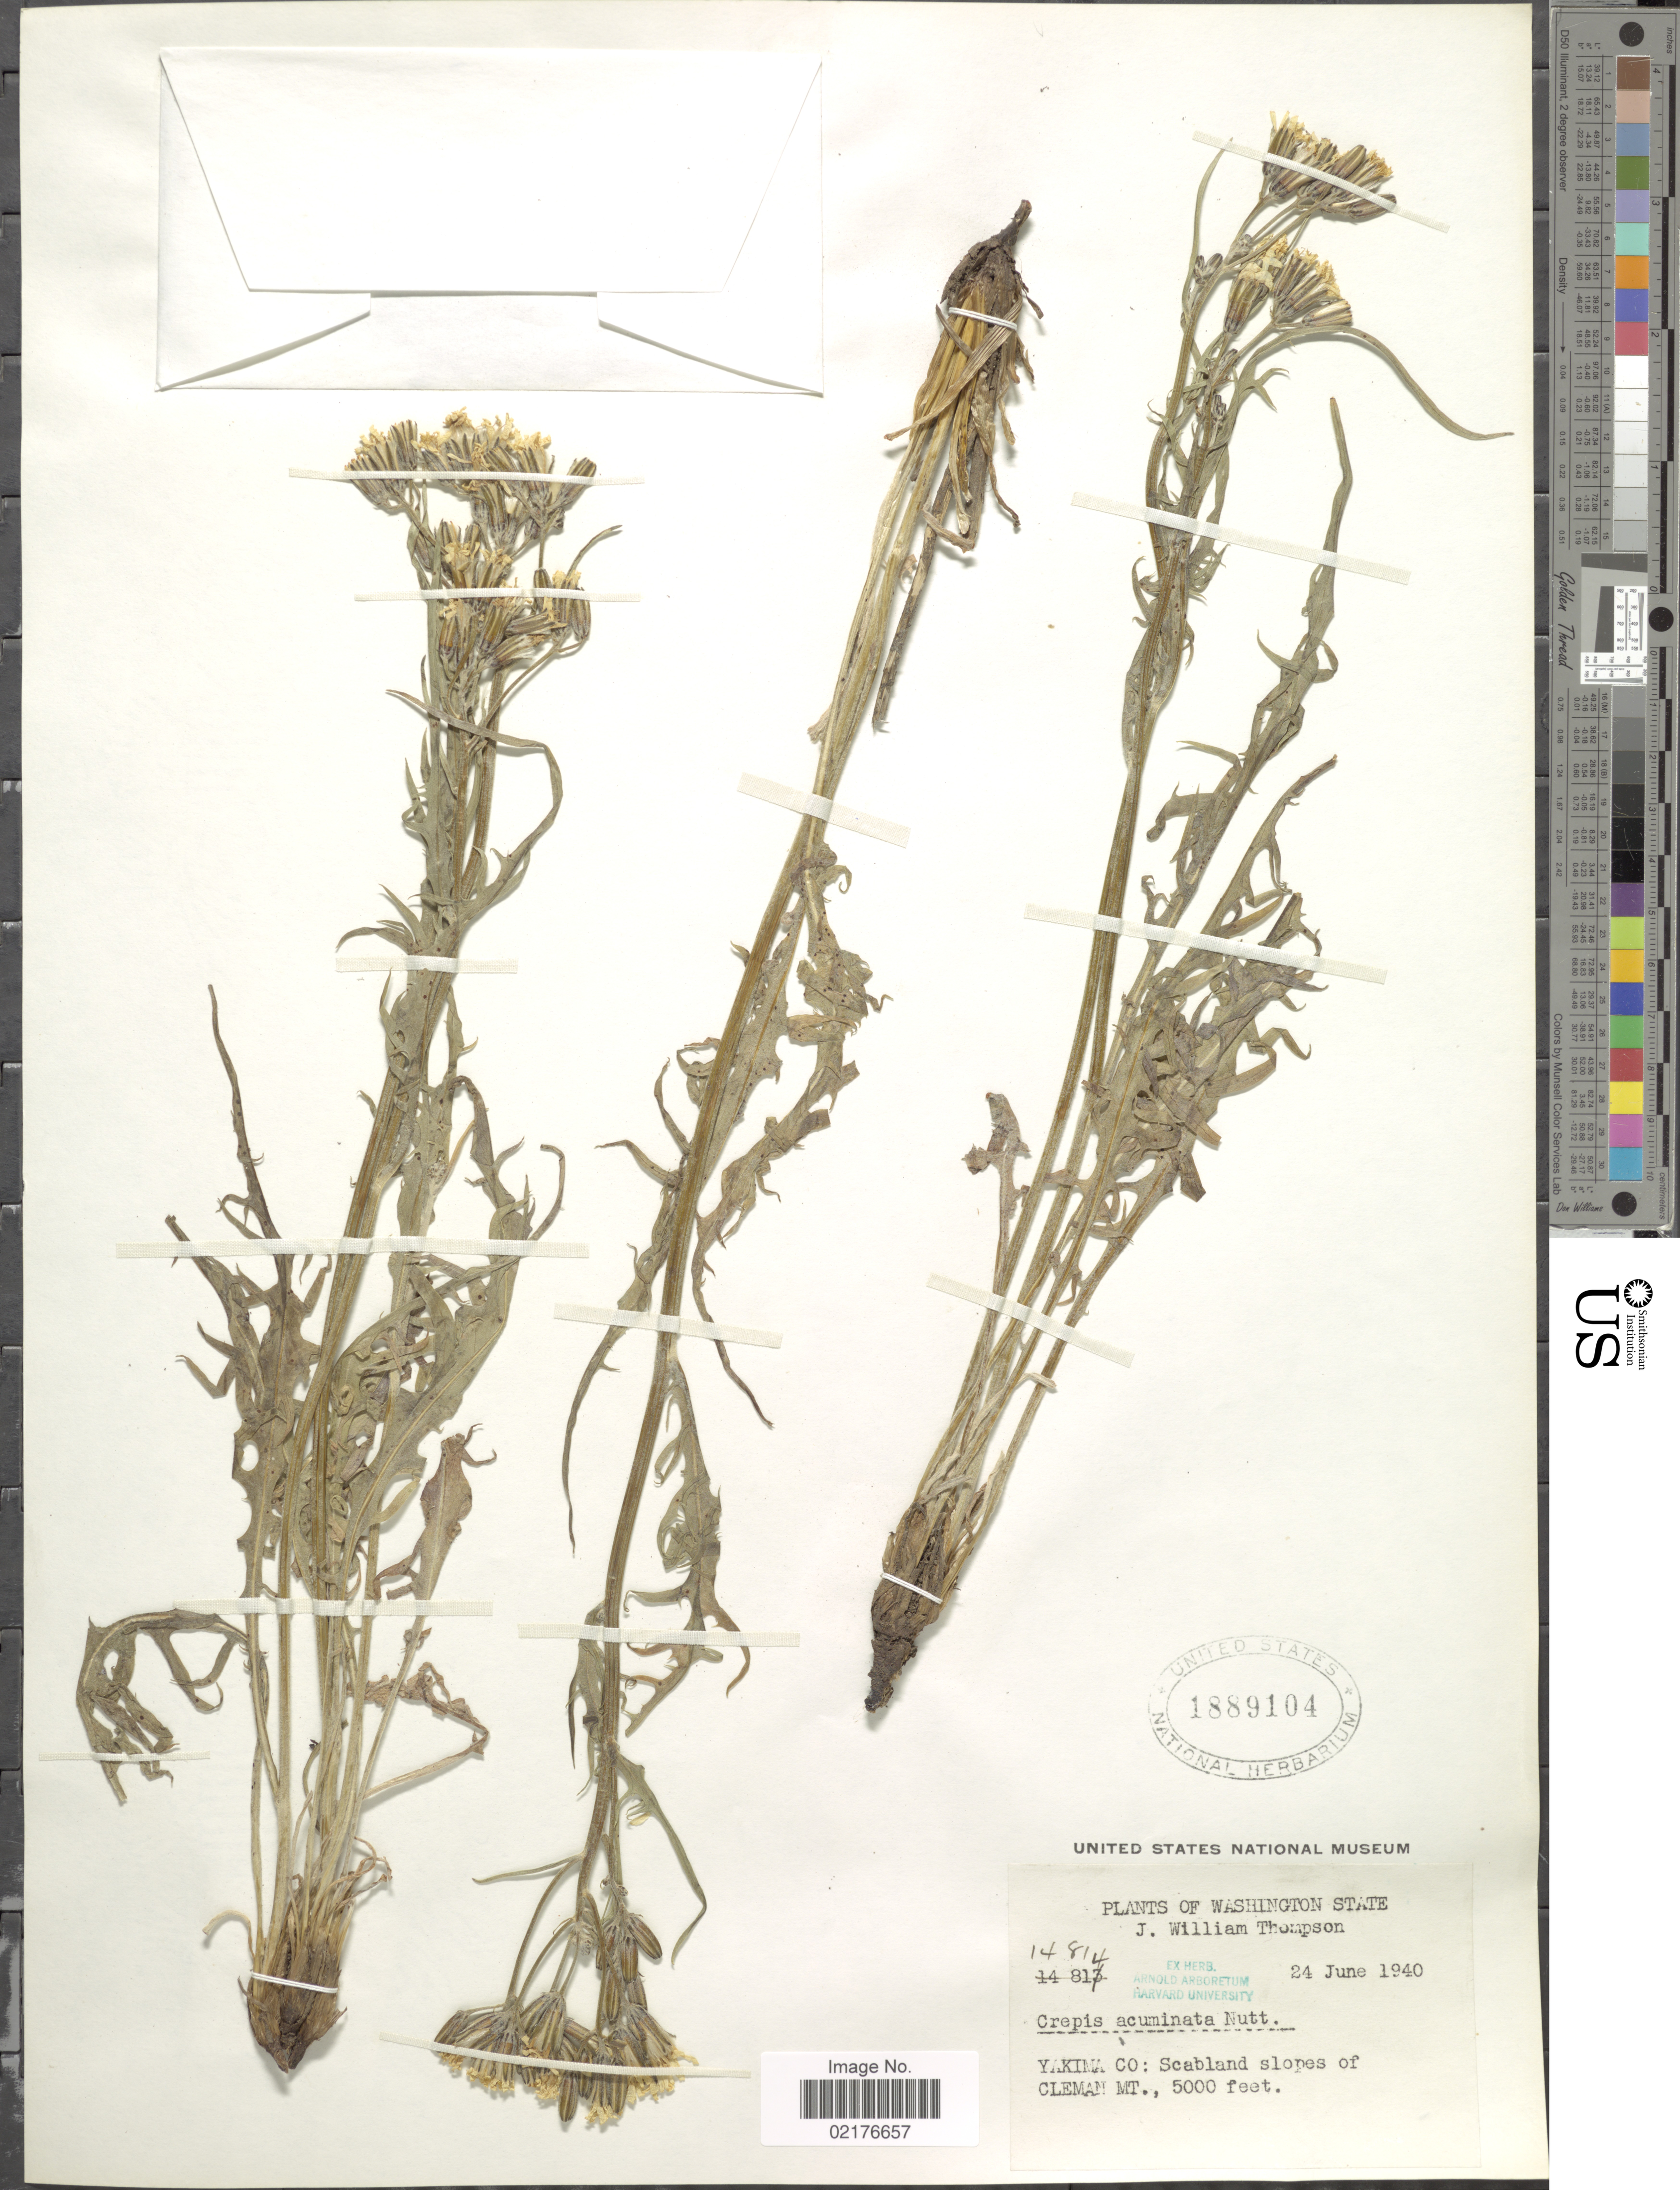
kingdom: Plantae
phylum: Tracheophyta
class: Magnoliopsida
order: Asterales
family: Asteraceae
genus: Crepis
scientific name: Crepis acuminata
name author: Nutt.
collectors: J. W. Thompson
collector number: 14814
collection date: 1940-06-24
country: United States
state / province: Washington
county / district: Yakima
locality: Washington State, Yakima Co.: Scabland slopes of Clemant Mt.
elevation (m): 1524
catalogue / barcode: US 1889104